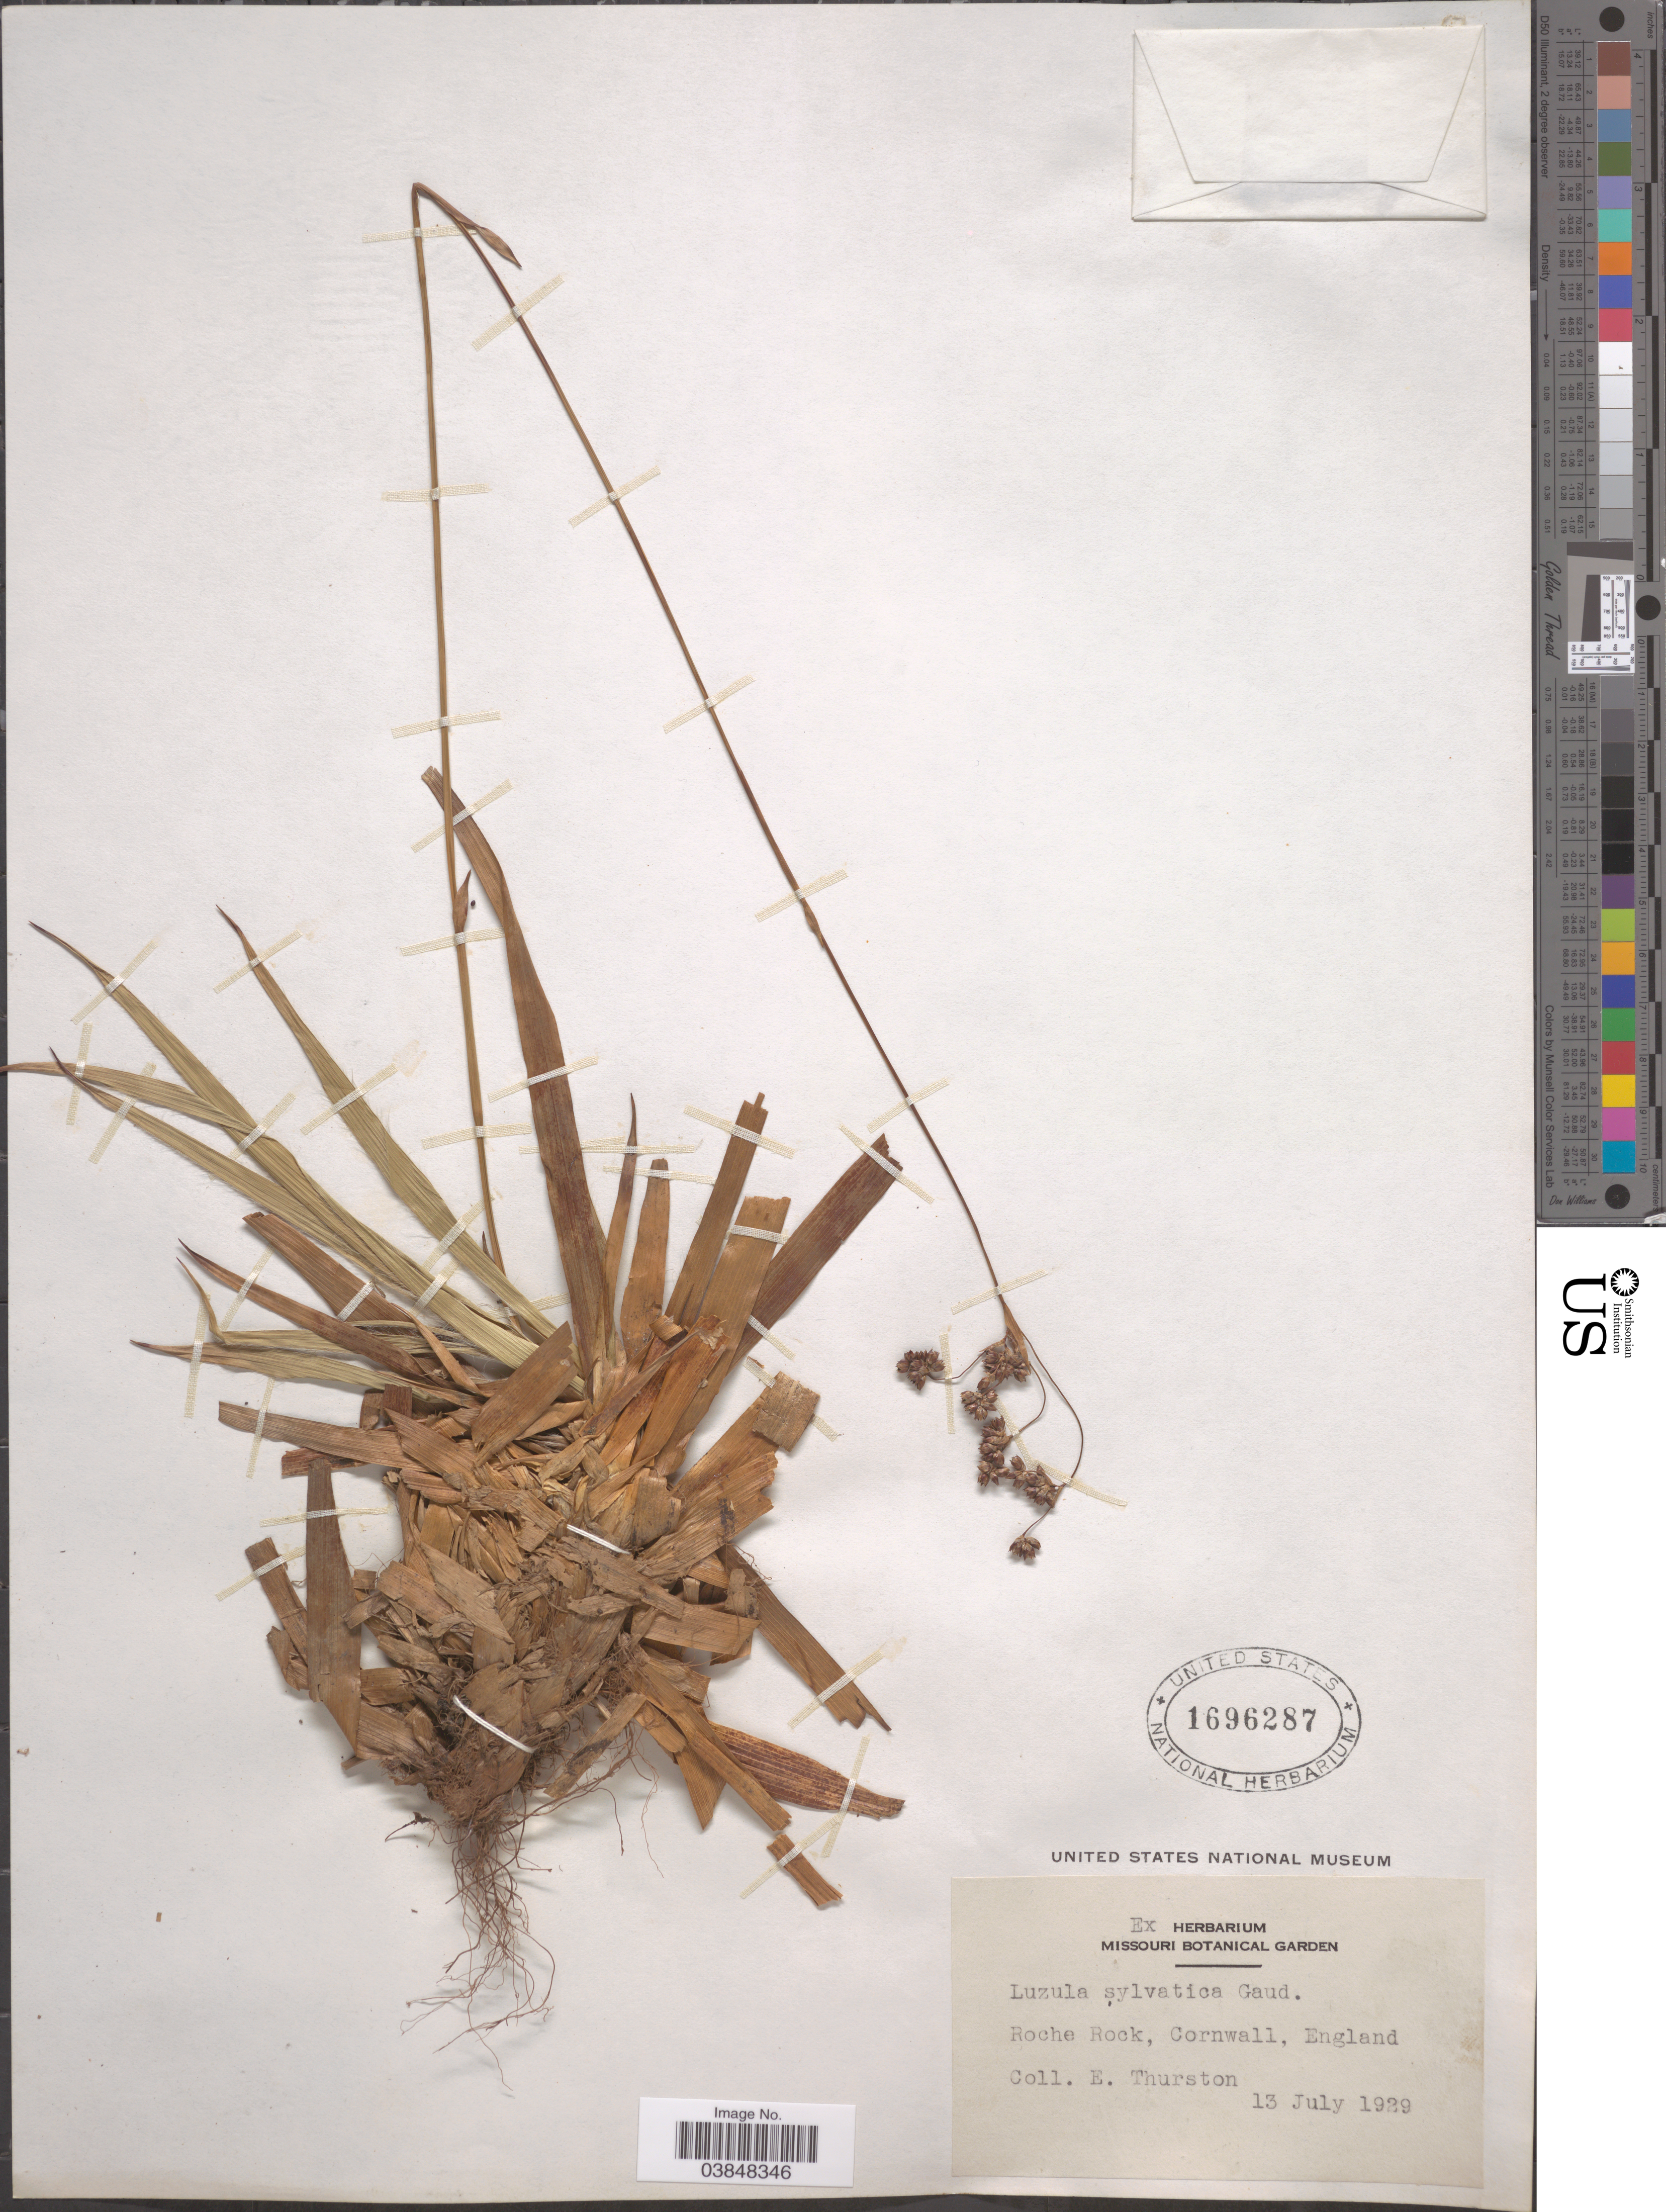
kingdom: Plantae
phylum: Tracheophyta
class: Liliopsida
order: Poales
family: Juncaceae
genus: Luzula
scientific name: Luzula sylvatica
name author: (Huds.) Gaudin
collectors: E. Thurston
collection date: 1929-07-13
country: United Kingdom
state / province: England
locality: Roche Rock, Cornwall.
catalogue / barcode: US 1696287